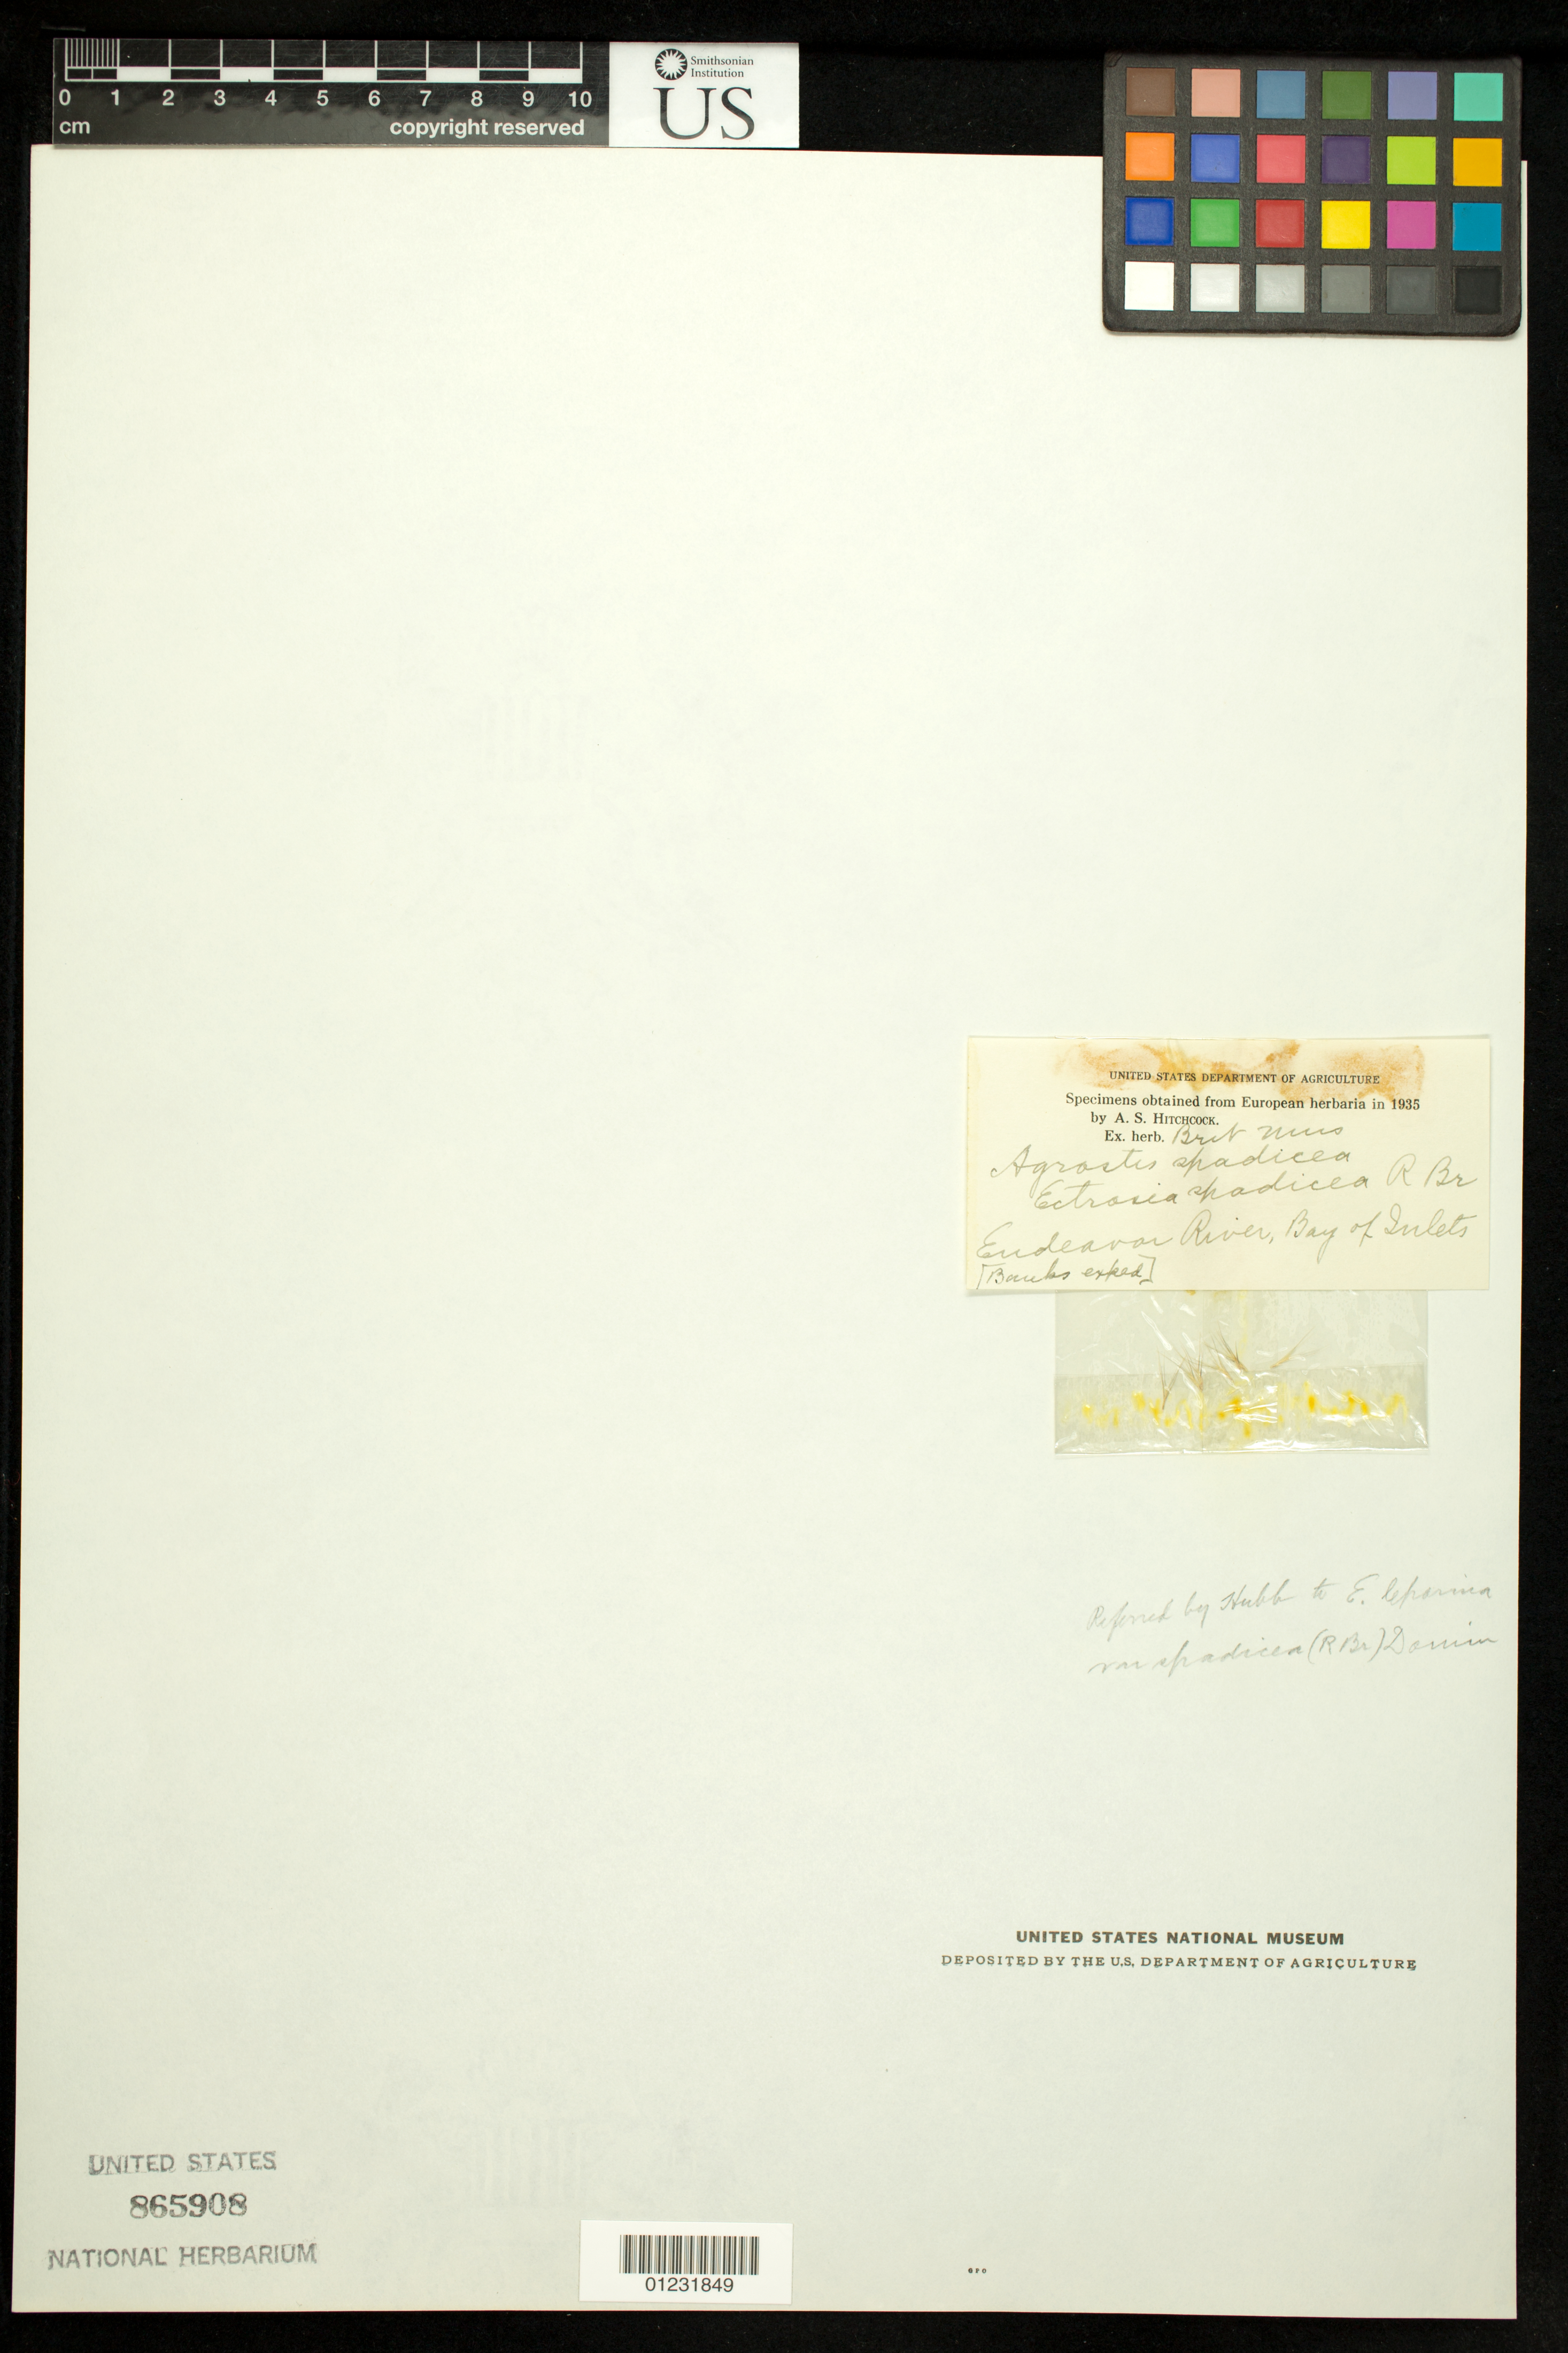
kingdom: Plantae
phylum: Tracheophyta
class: Liliopsida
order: Poales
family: Poaceae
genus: Ectrosia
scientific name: Ectrosia spadicea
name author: R. Br.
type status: Type Collection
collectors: Banks Exped.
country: Australia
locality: Endeavor River, Bay of Inlets.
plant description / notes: Fragmentary material of type specimen ex herb. Brit Mus.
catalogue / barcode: US 865908